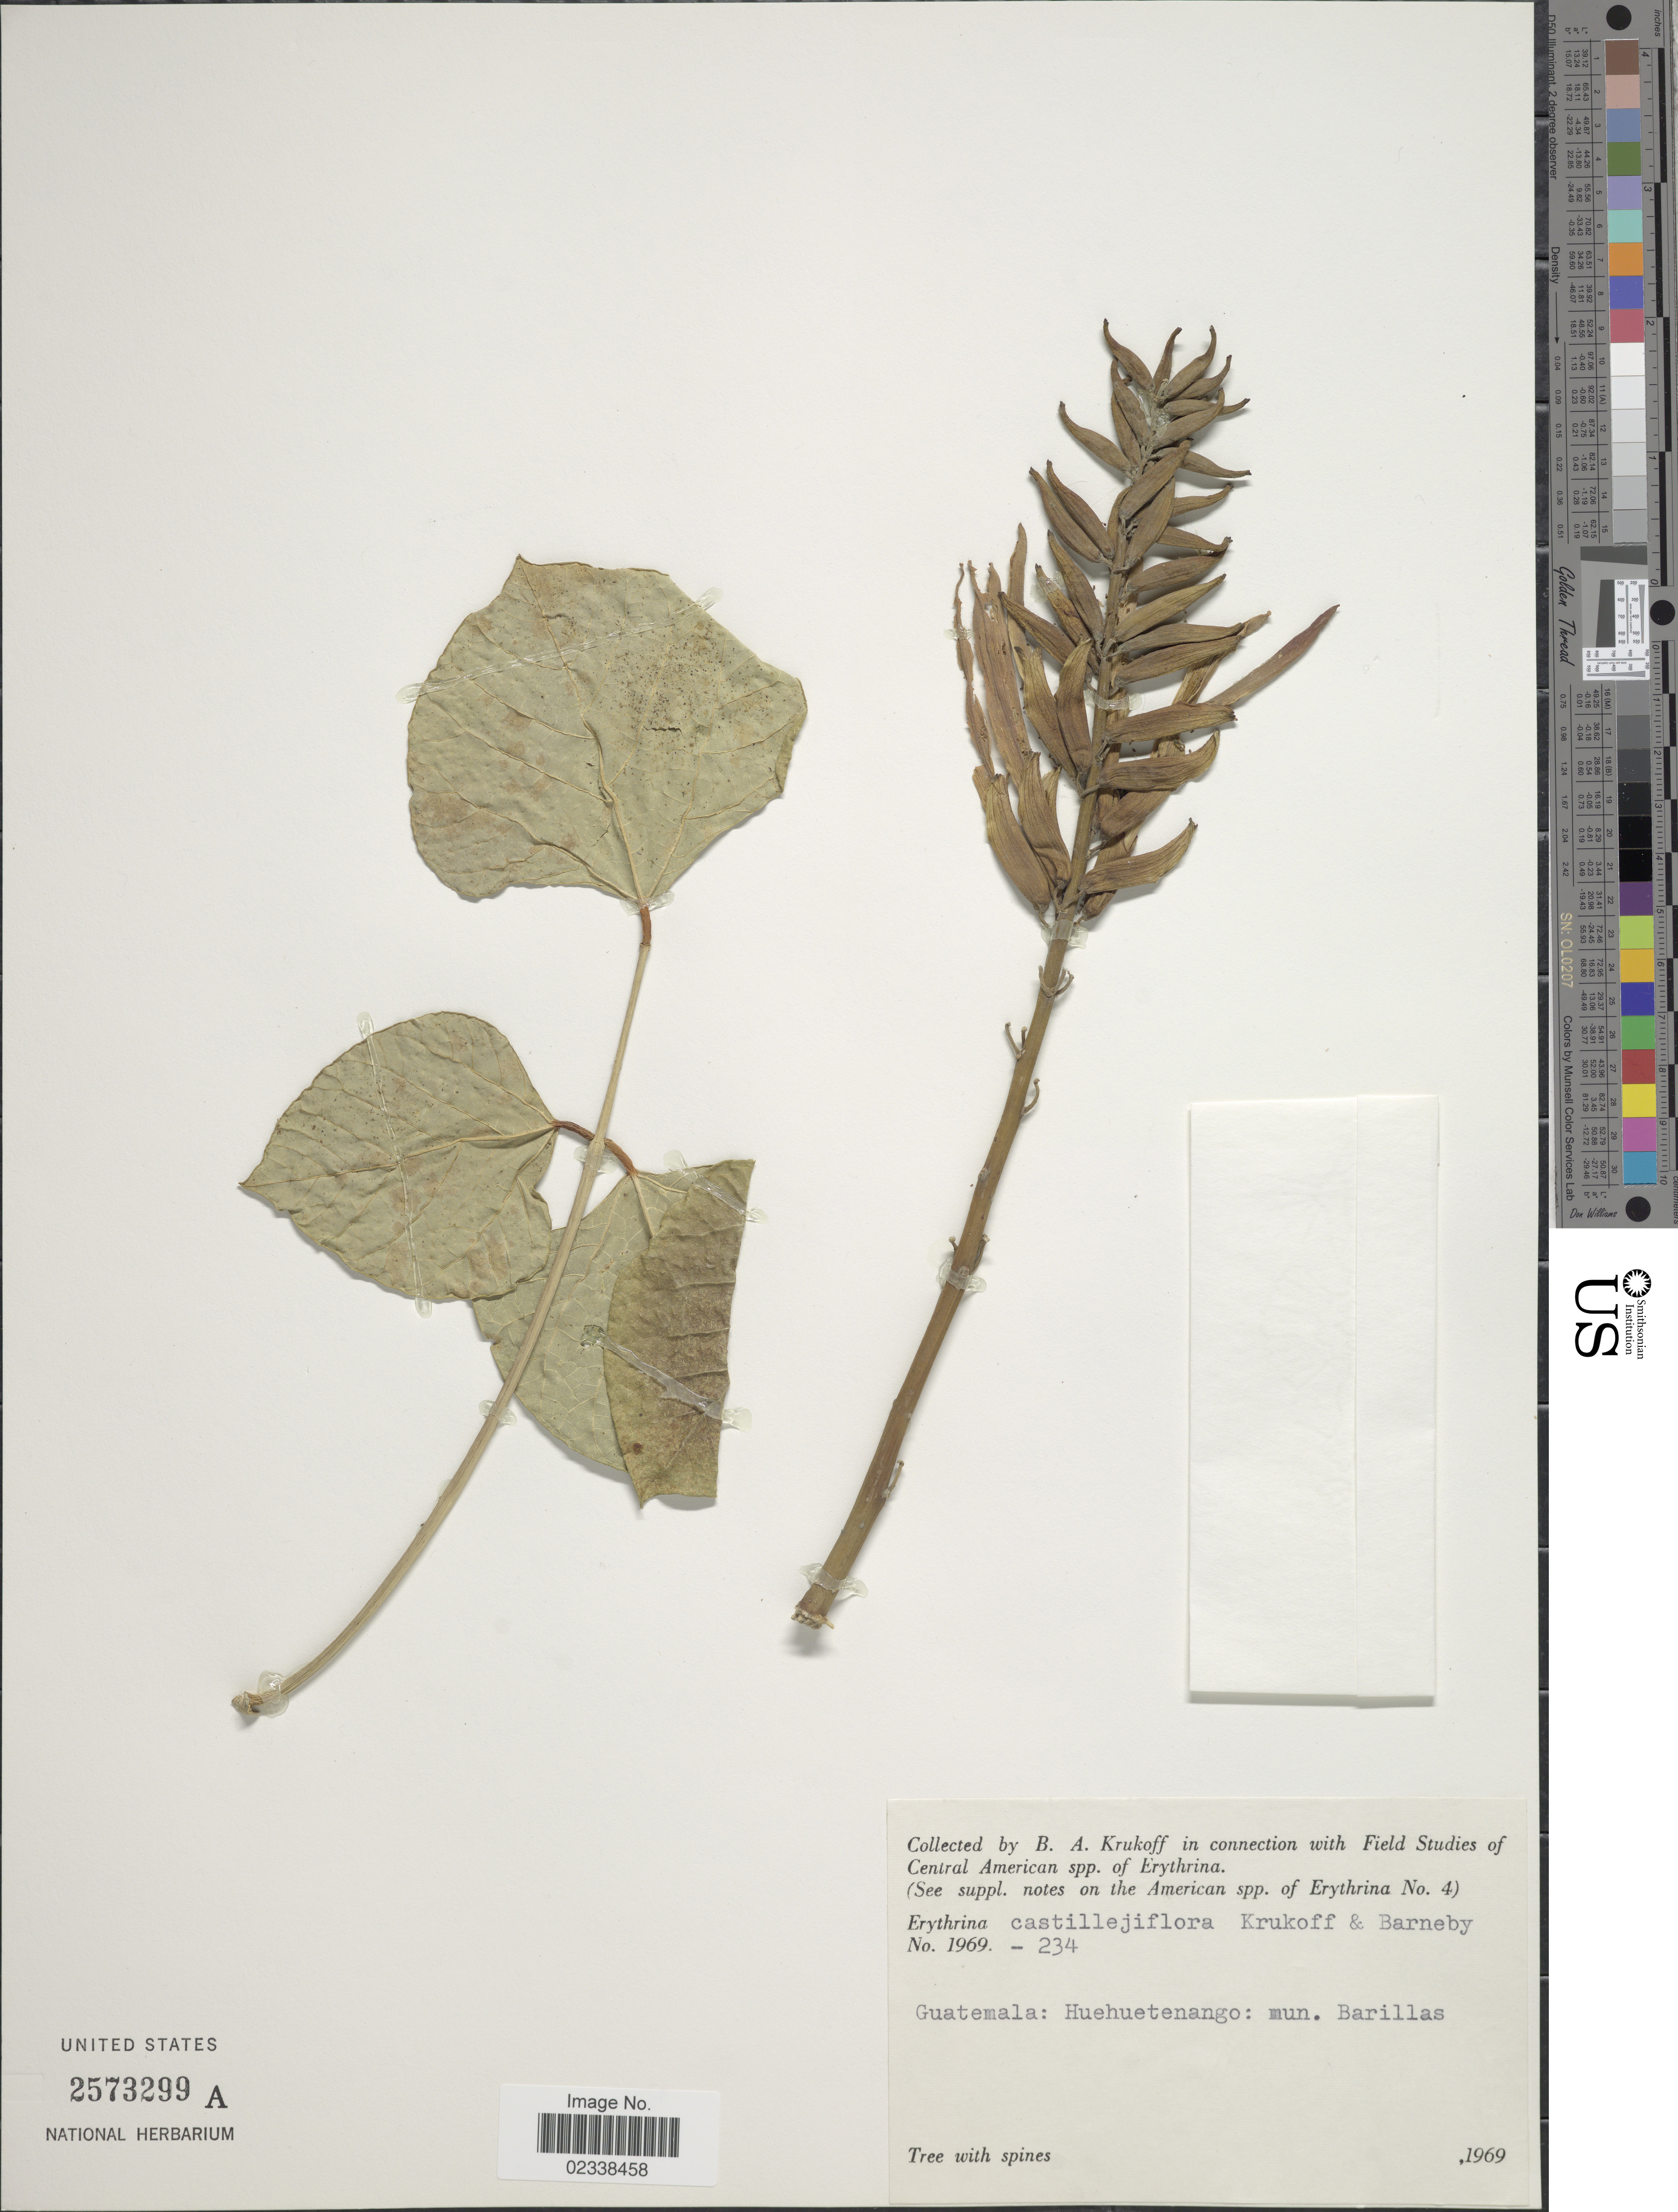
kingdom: Plantae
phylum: Tracheophyta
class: Magnoliopsida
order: Fabales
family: Fabaceae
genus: Erythrina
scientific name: Erythrina castillejiflora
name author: Krukoff & Barneby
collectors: B. A. Krukoff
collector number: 1969-234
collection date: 1969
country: Guatemala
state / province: Huehuetenango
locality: Mun. Barillas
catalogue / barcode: US 2573299A